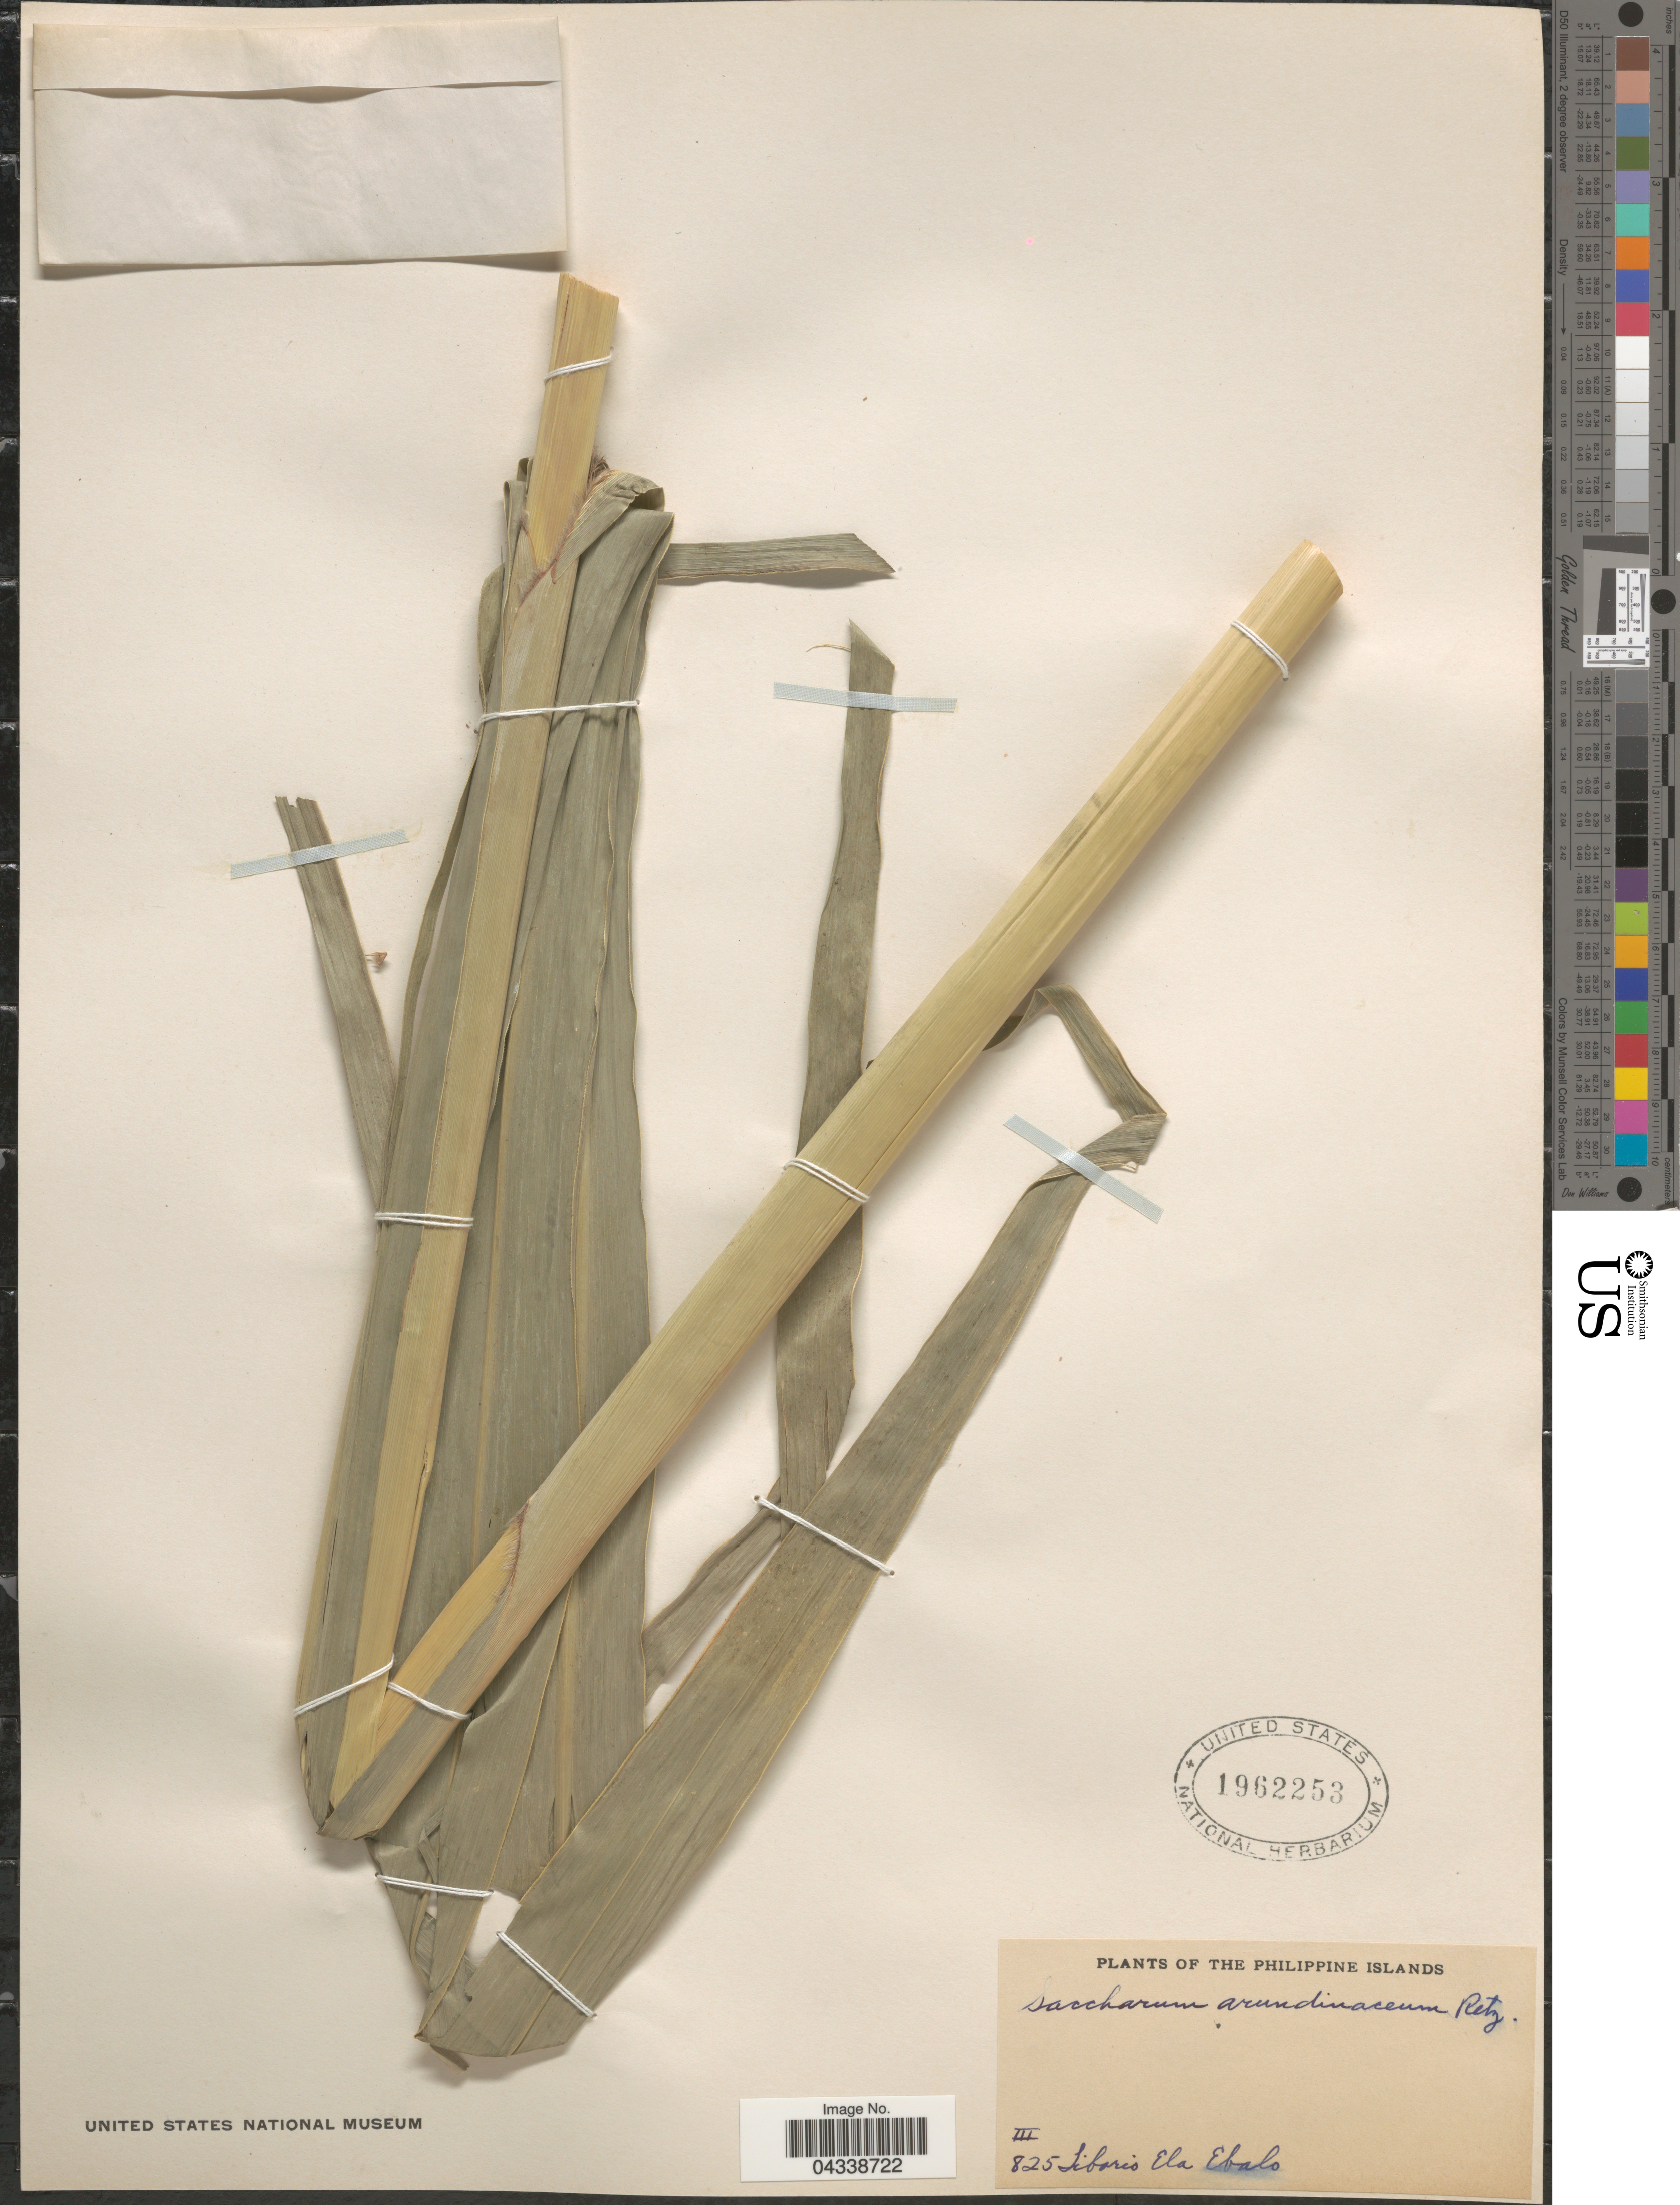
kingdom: Plantae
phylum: Tracheophyta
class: Liliopsida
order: Poales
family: Poaceae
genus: Tripidium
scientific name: Tripidium arundinaceum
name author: (Retz.) Welker et al.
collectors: L. Ebalo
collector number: III825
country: Philippines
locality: The Philippine Islands.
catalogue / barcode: US 1962253